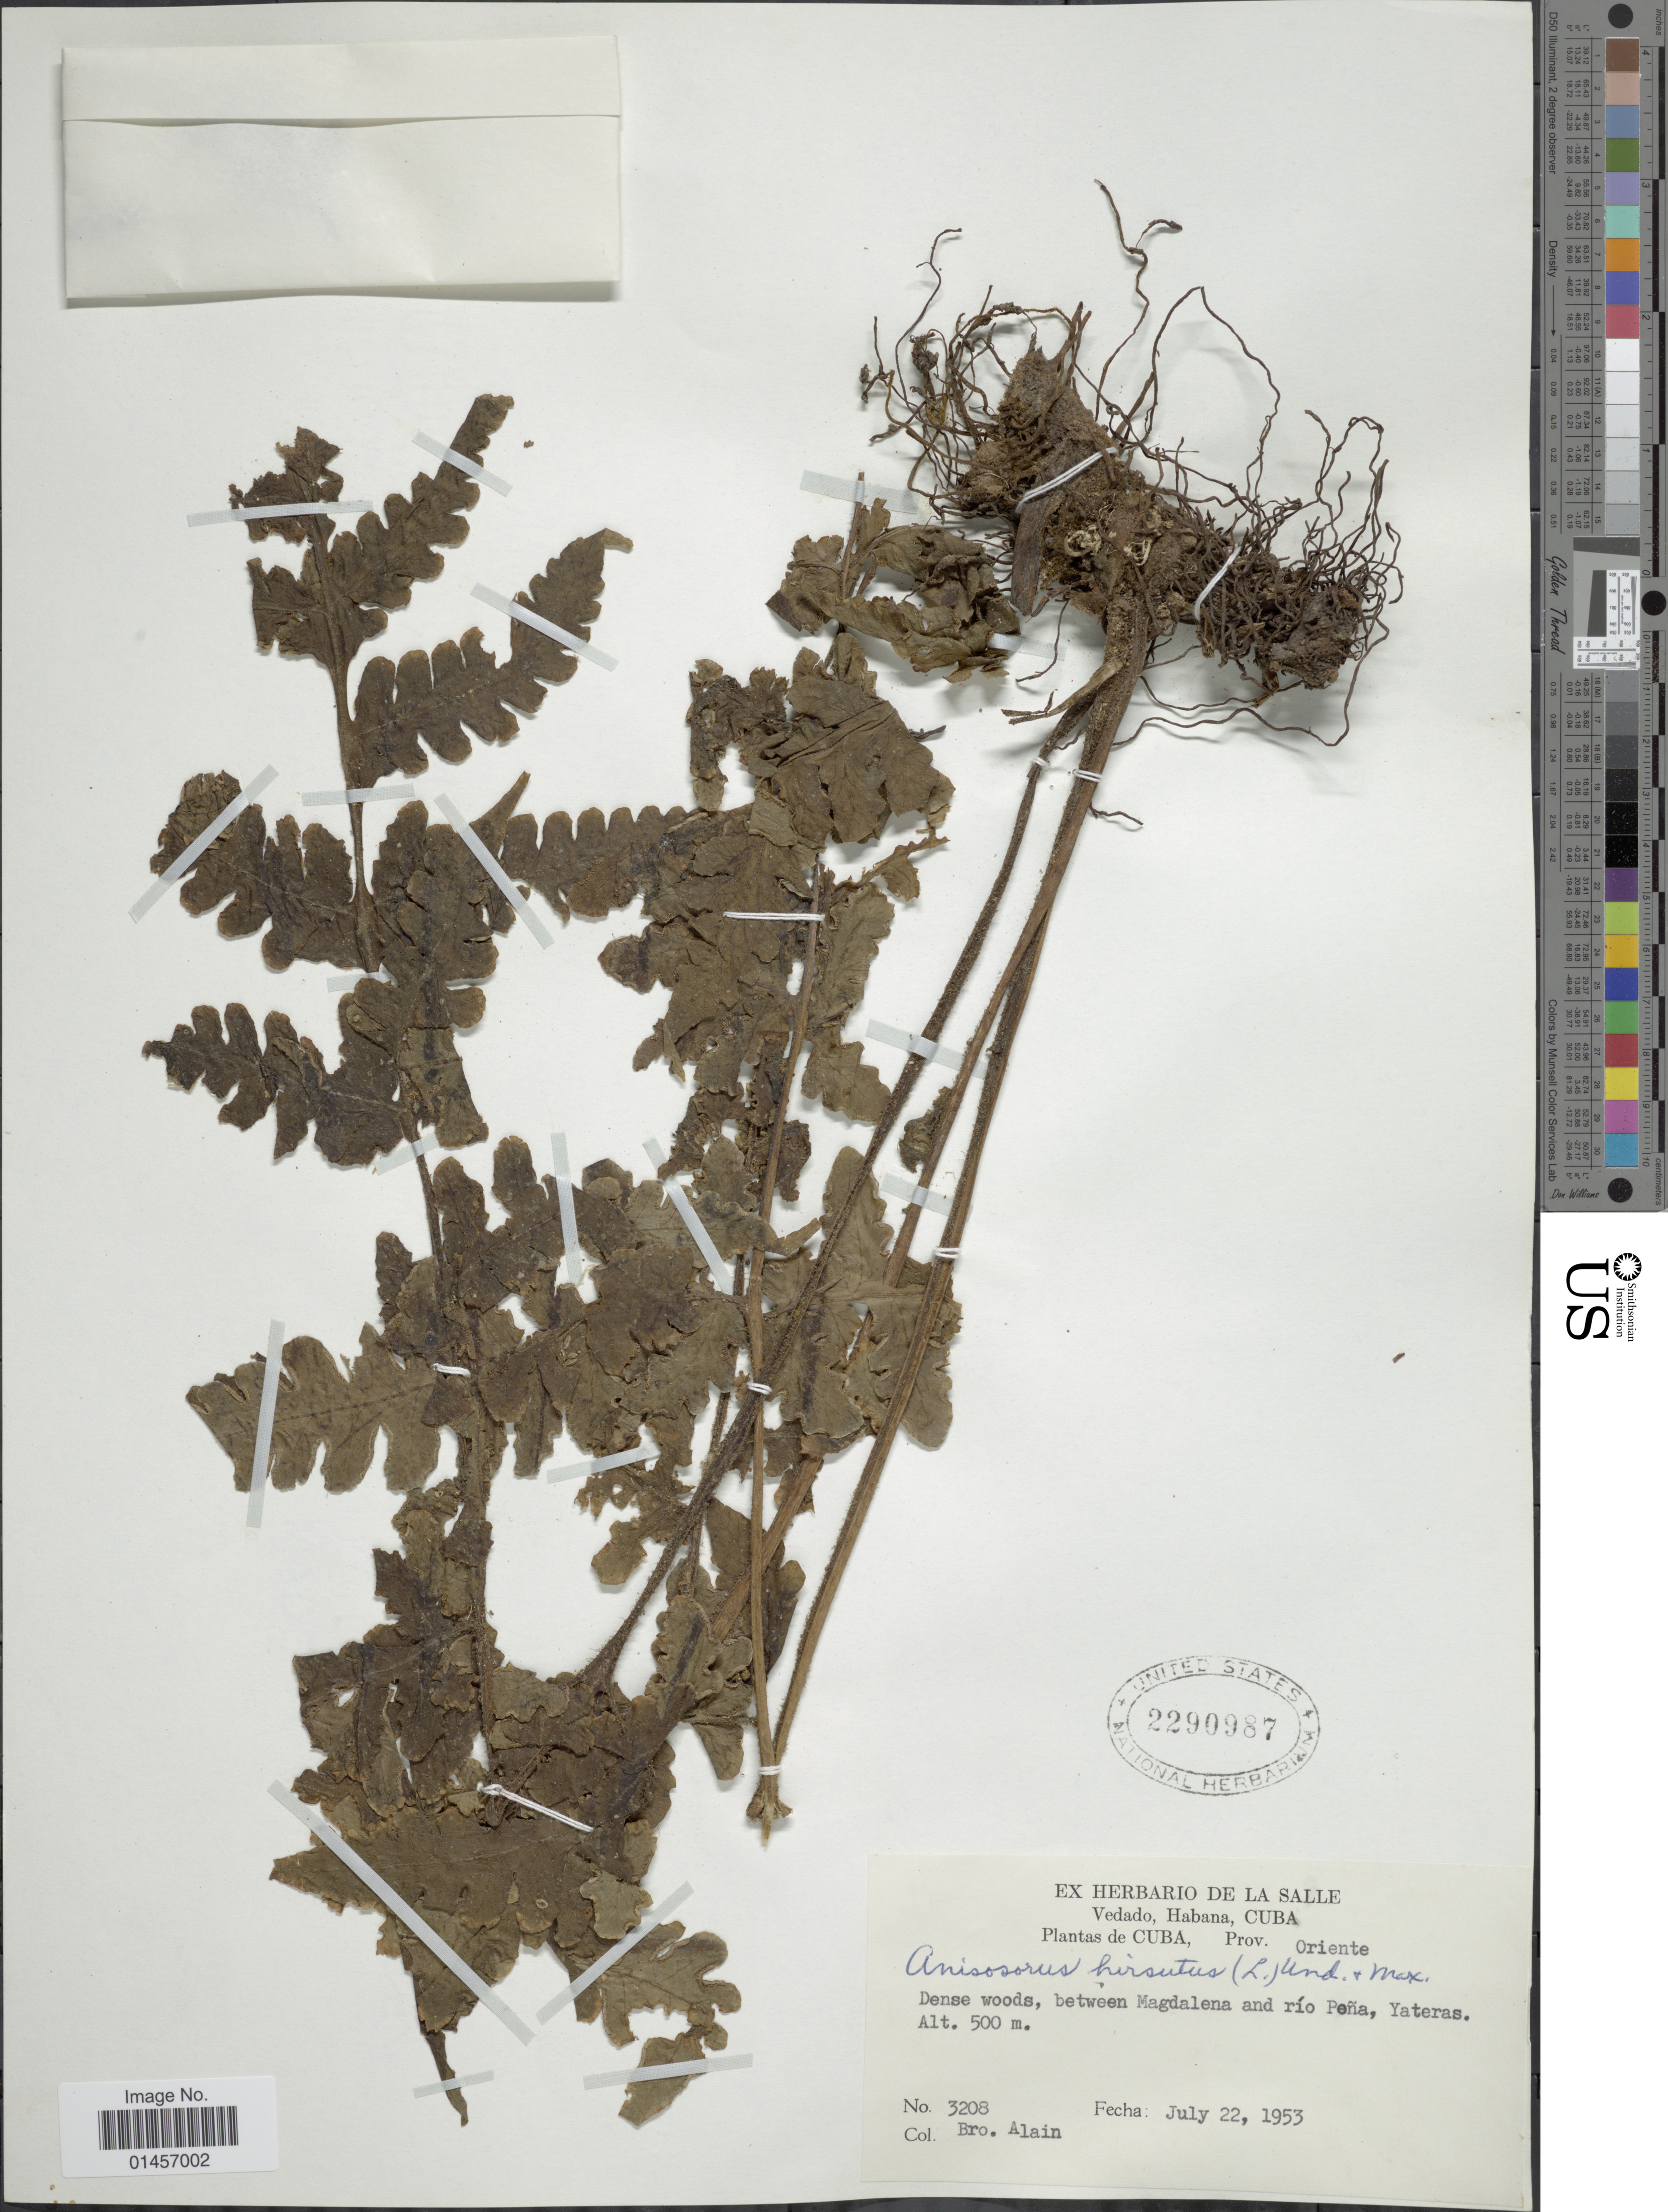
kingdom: Plantae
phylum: Tracheophyta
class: Polypodiopsida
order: Polypodiales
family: Lonchitidaceae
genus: Lonchitis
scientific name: Lonchitis hirsuta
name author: L.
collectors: A. H. Liogier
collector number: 3208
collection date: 1953-07-22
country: Cuba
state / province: Oriente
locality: Cuba, Dense woods, between Magdalena and rio Pena, Yateras.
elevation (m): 500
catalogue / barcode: US 2290987